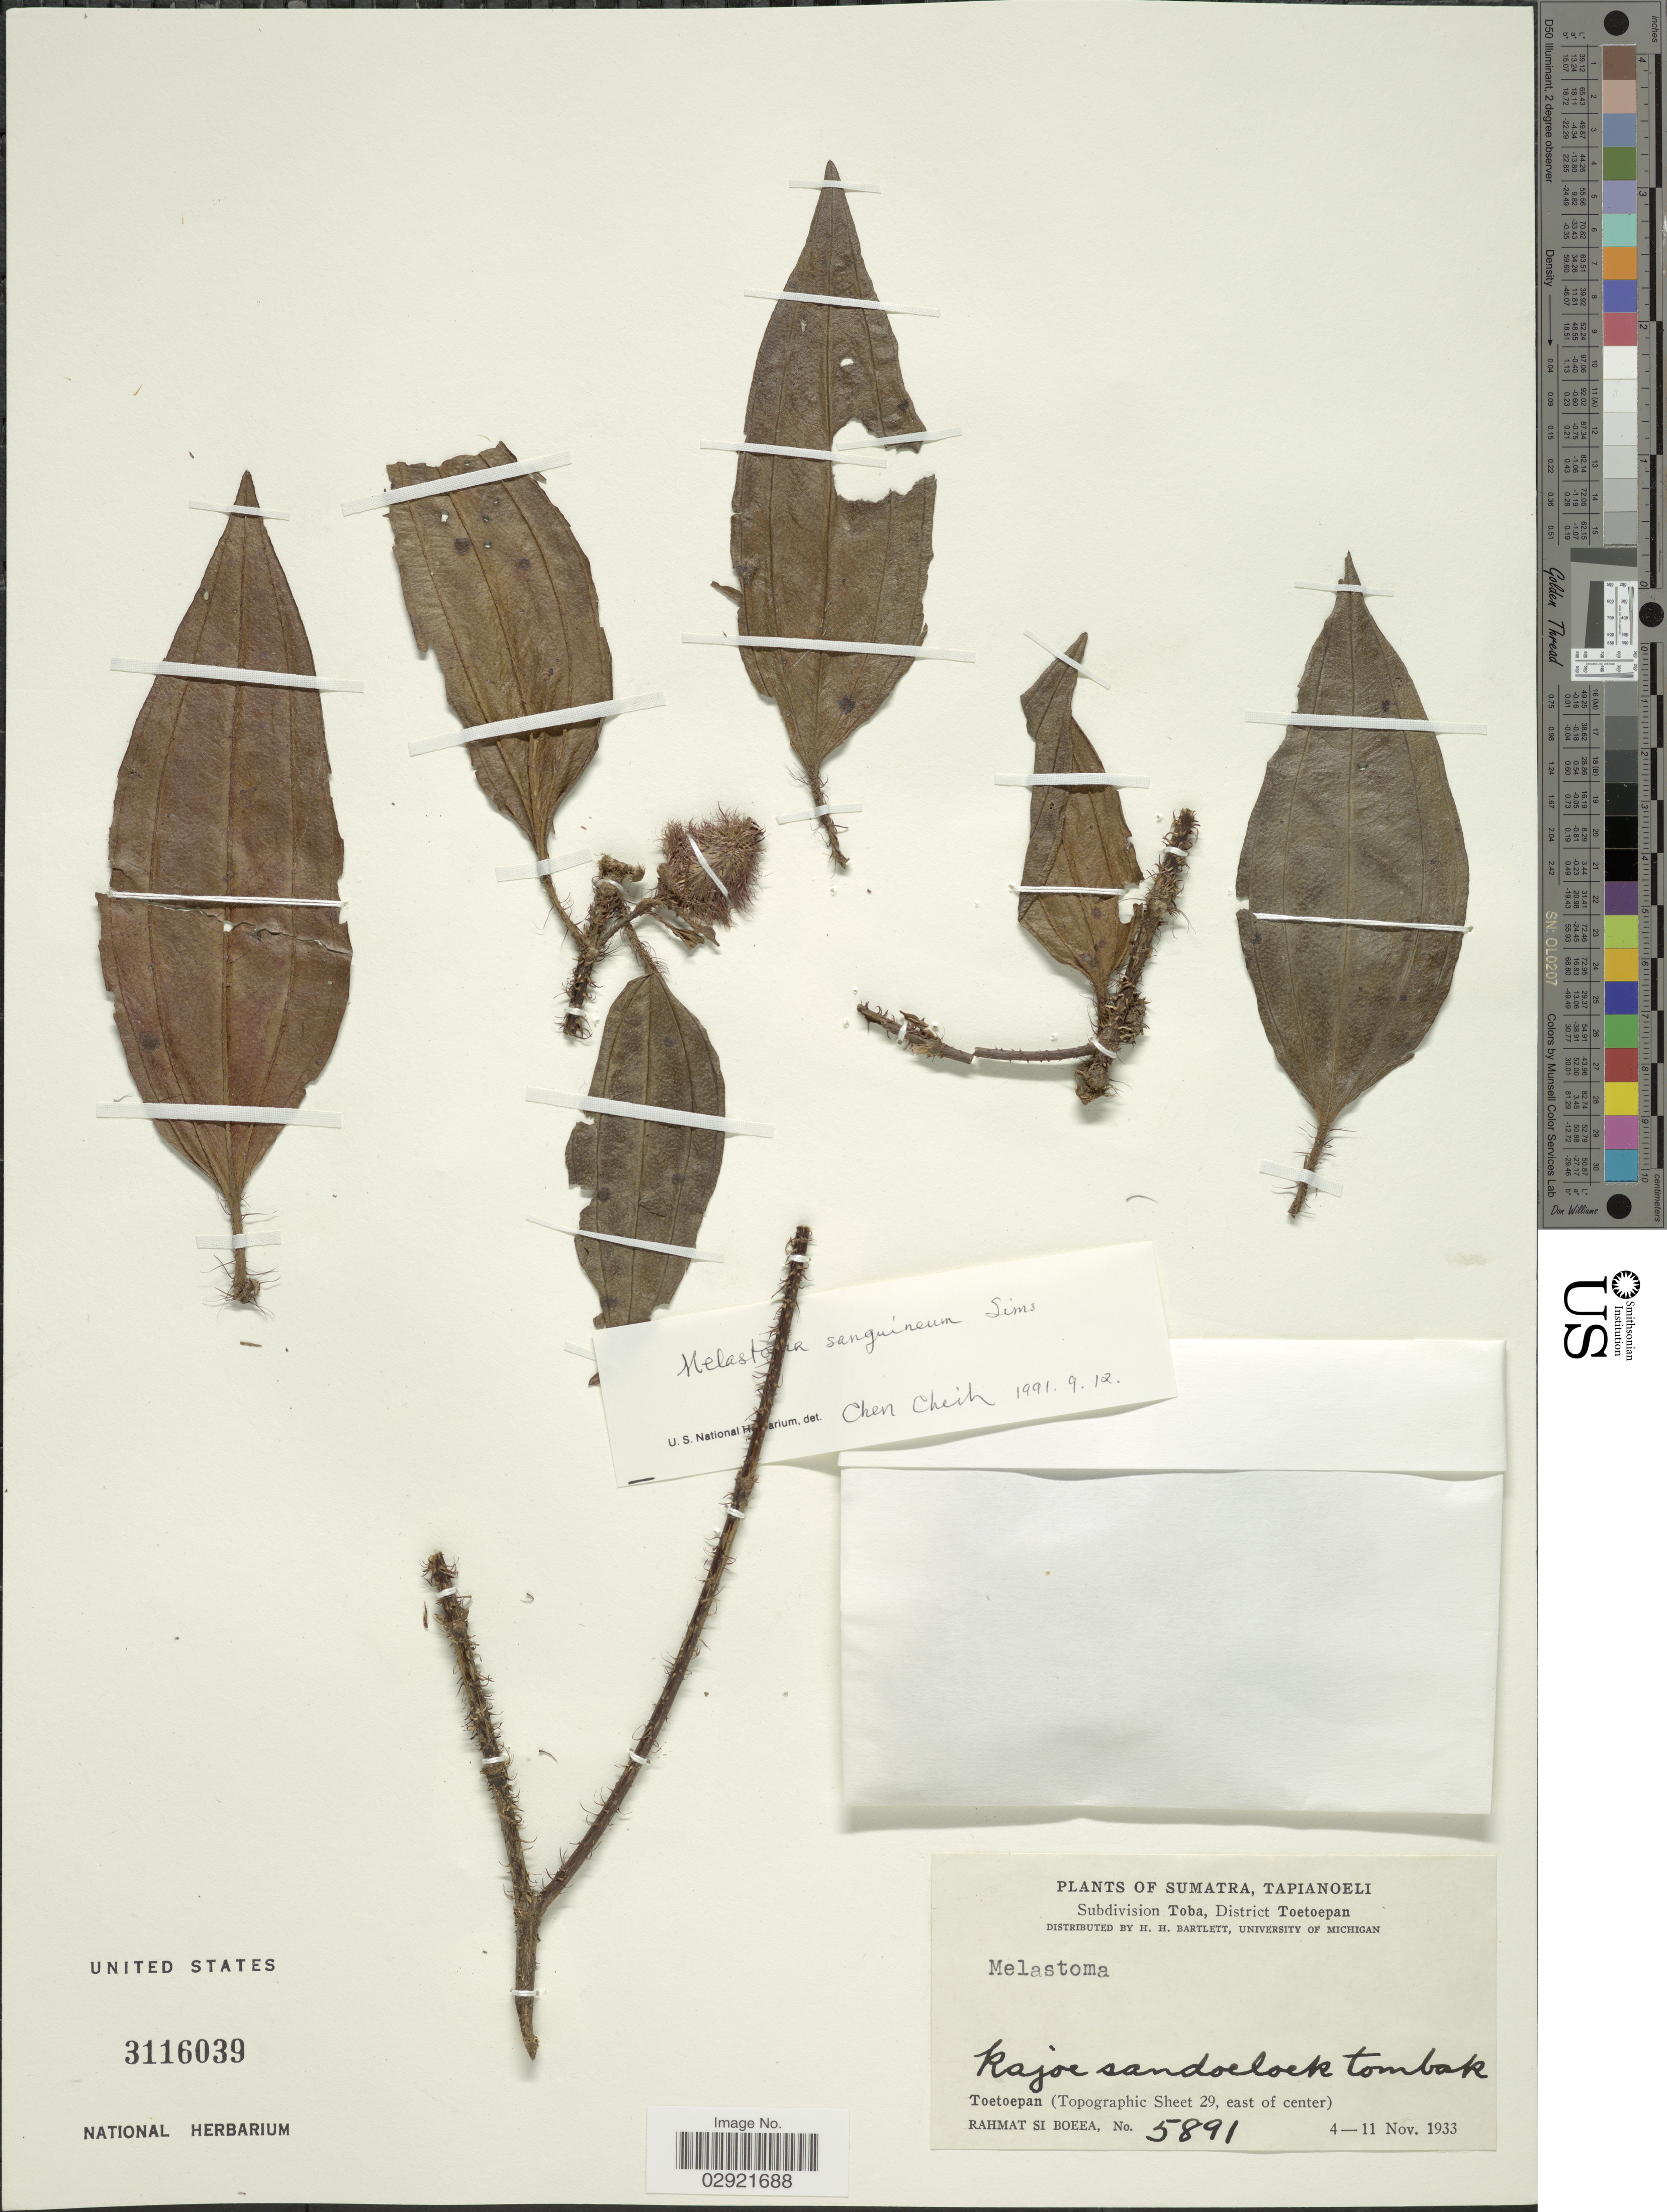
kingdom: Plantae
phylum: Tracheophyta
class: Magnoliopsida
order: Myrtales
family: Melastomataceae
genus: Melastoma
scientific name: Melastoma sanguineum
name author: Sims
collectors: Rahmat Si Boeea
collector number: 5891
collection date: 1933-11-04/1933-11-11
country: Indonesia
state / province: Sumatra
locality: Tapianoeli. Subdivision Toba, District Toetoepan. Toetoepan (Topographic Sheet 29, east of center).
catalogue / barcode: US 3116039